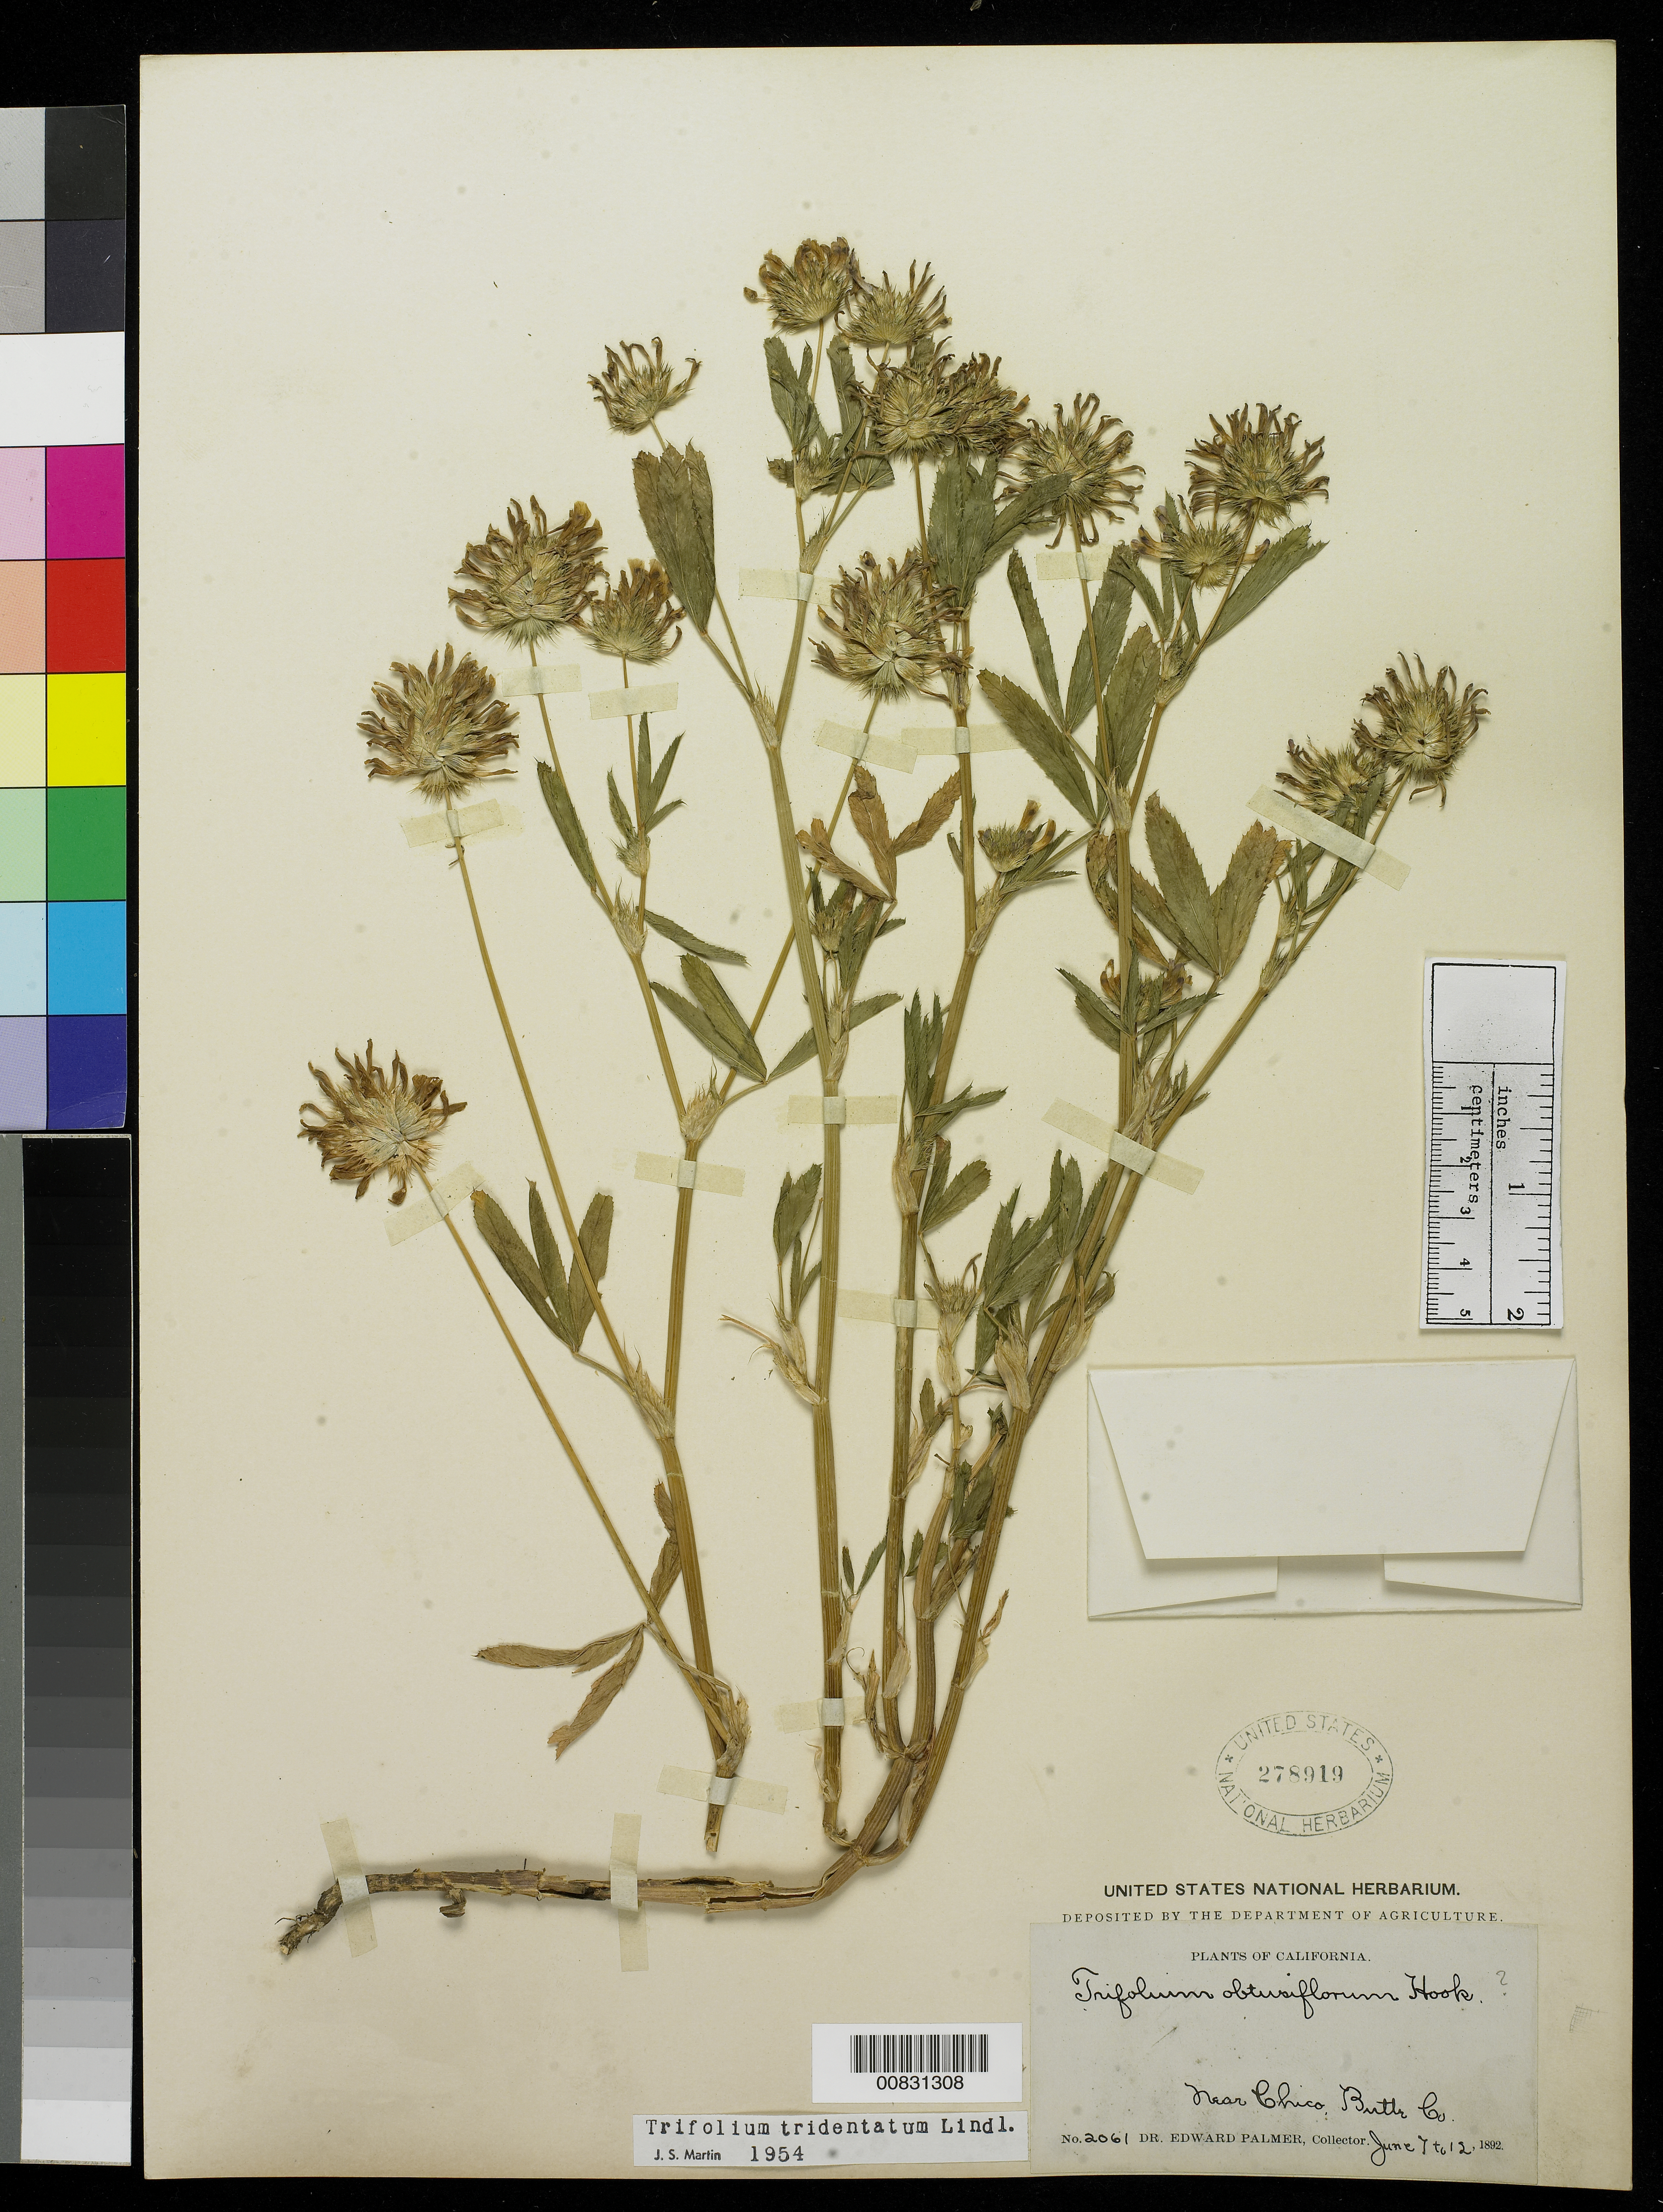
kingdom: Plantae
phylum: Tracheophyta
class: Magnoliopsida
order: Fabales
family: Fabaceae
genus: Trifolium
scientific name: Trifolium tridentatum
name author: Lindl.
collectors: E. Palmer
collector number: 2061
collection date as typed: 07 Jun 1892 to 12 Jun 1892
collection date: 1892-06-07/1892-06-12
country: United States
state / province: California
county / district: Butte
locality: Near Chico, Butte County, California.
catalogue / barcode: US 278919